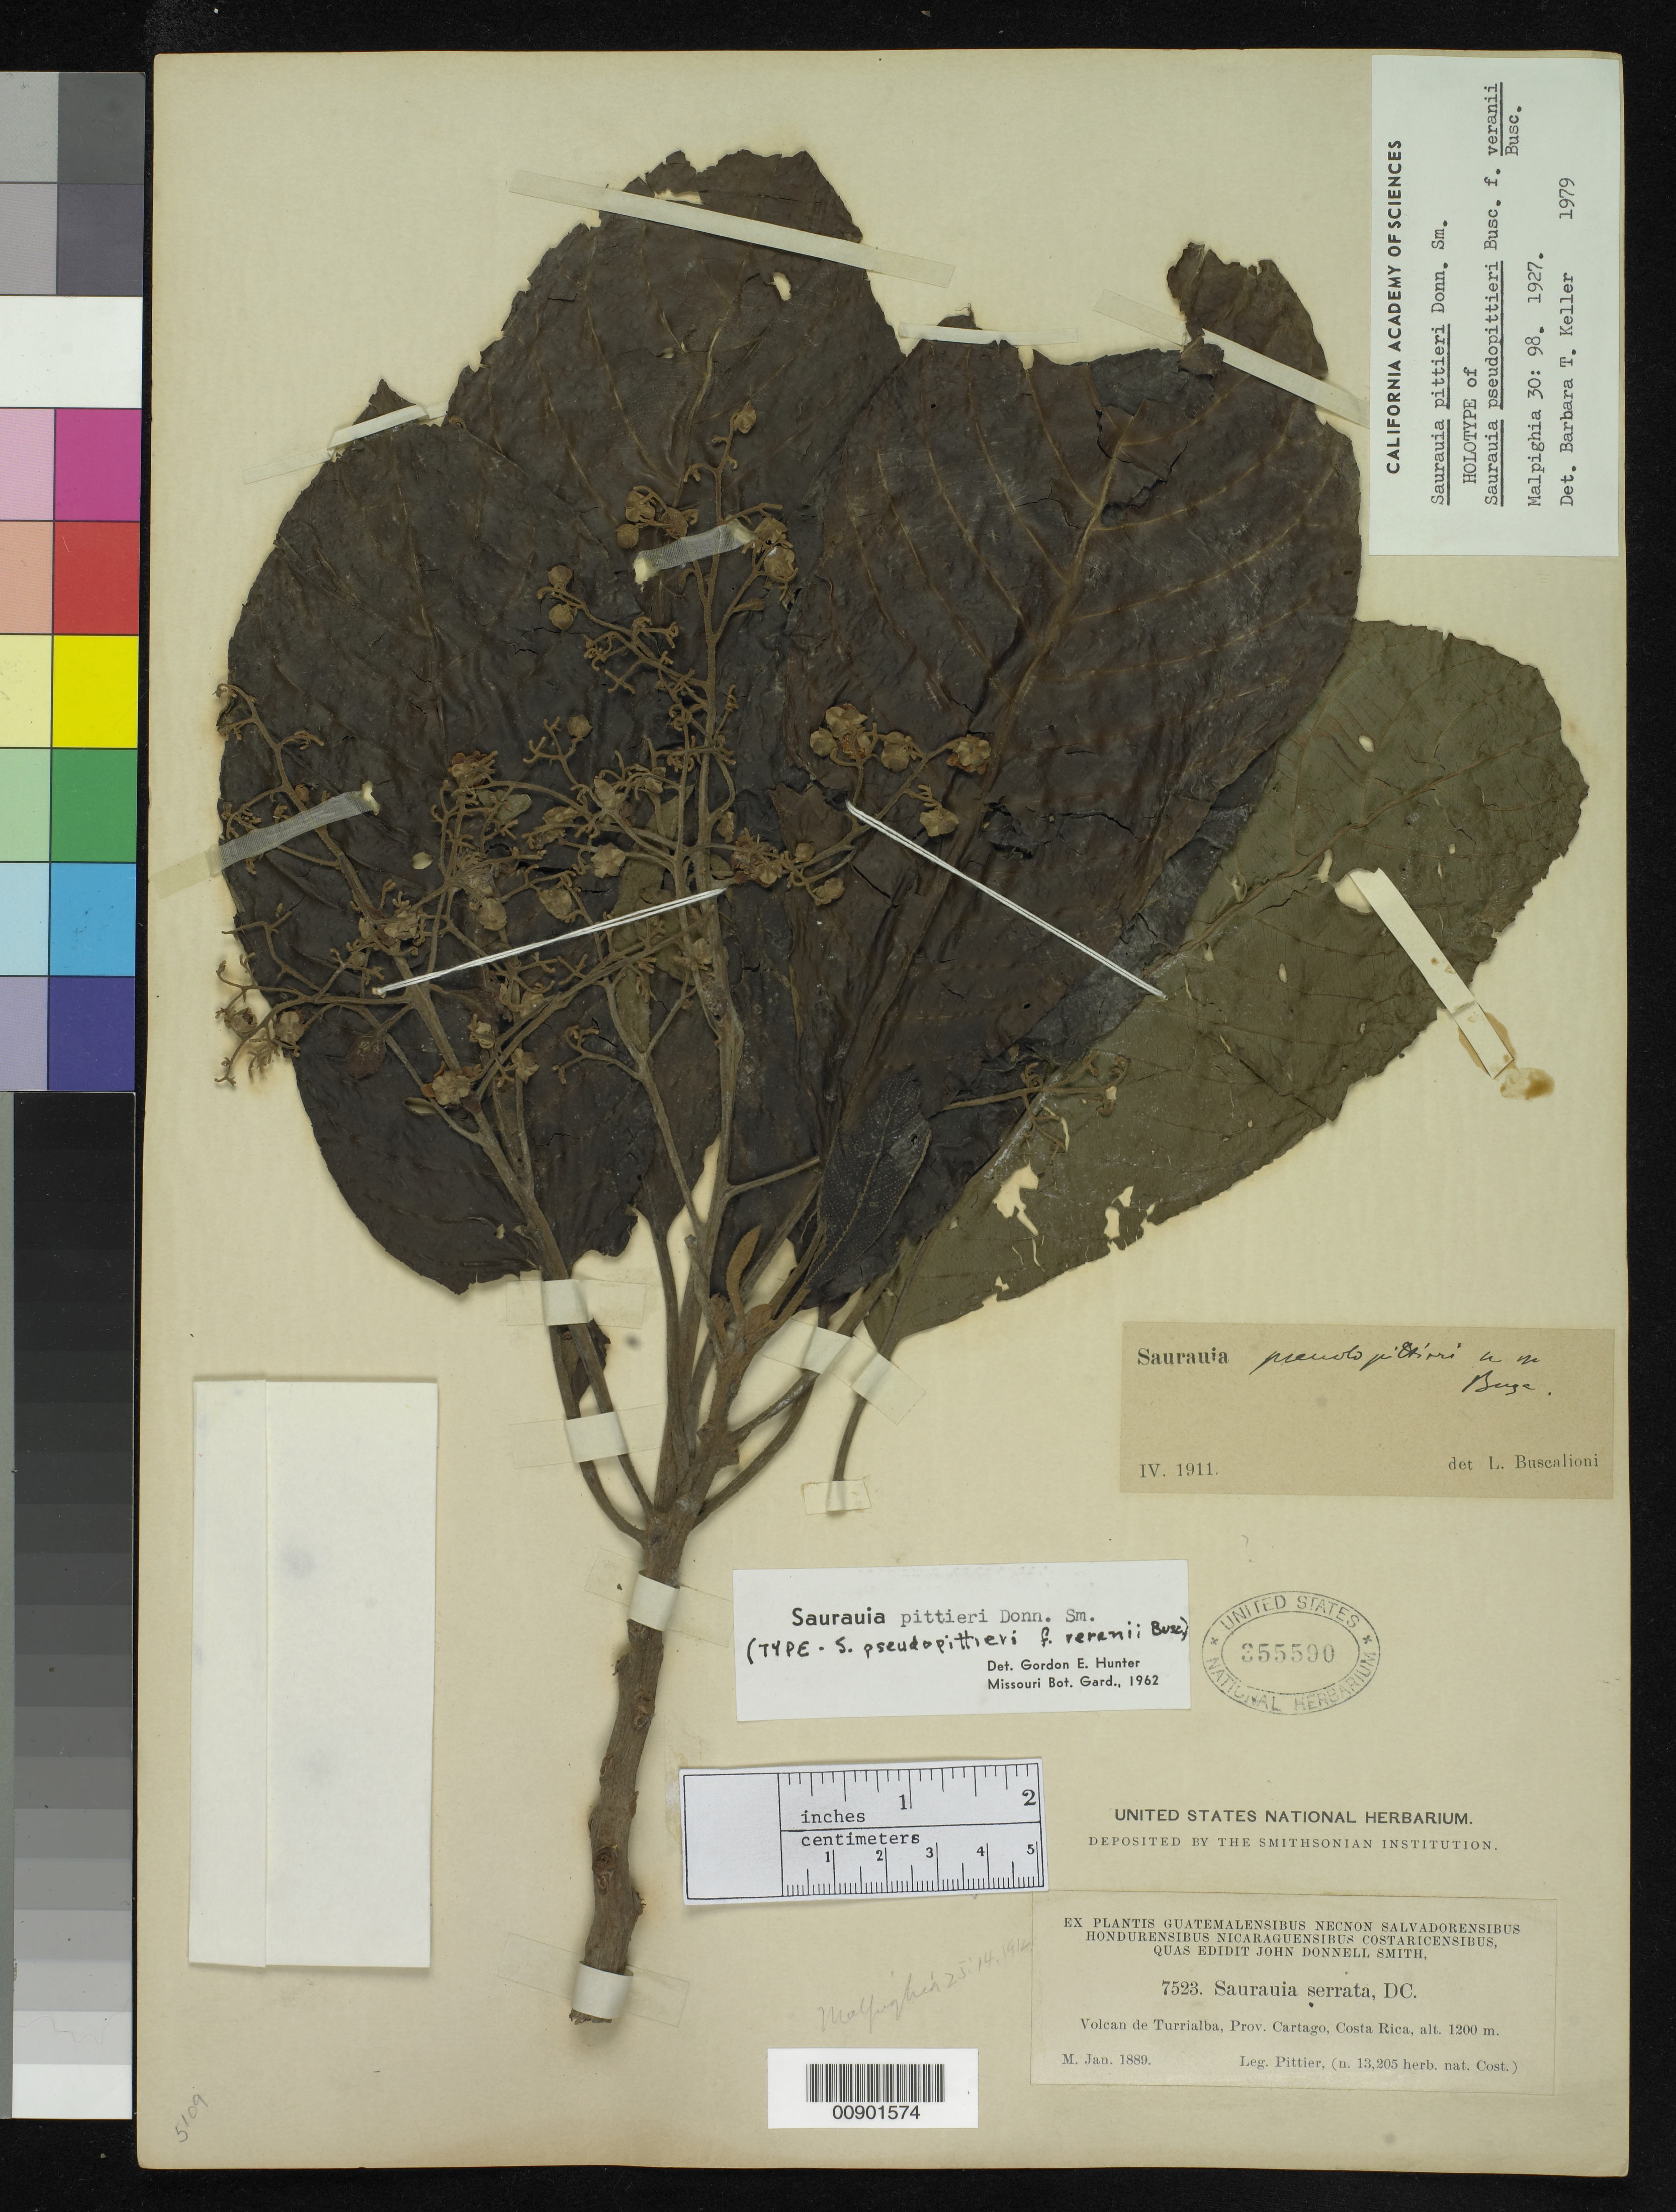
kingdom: Plantae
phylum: Tracheophyta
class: Magnoliopsida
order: Ericales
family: Actinidiaceae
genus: Saurauia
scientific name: Saurauia pseudopittieri f. veranii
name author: Buscal.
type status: Holotype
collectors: H. F. Pittier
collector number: J.D.S. 7523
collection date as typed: Jan 1889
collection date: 1889-01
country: Costa Rica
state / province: Cartago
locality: Volcan de Turrialba, Prov. Cartago.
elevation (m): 1200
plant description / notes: Herb. Nat. Cost. 13205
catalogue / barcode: US 355590